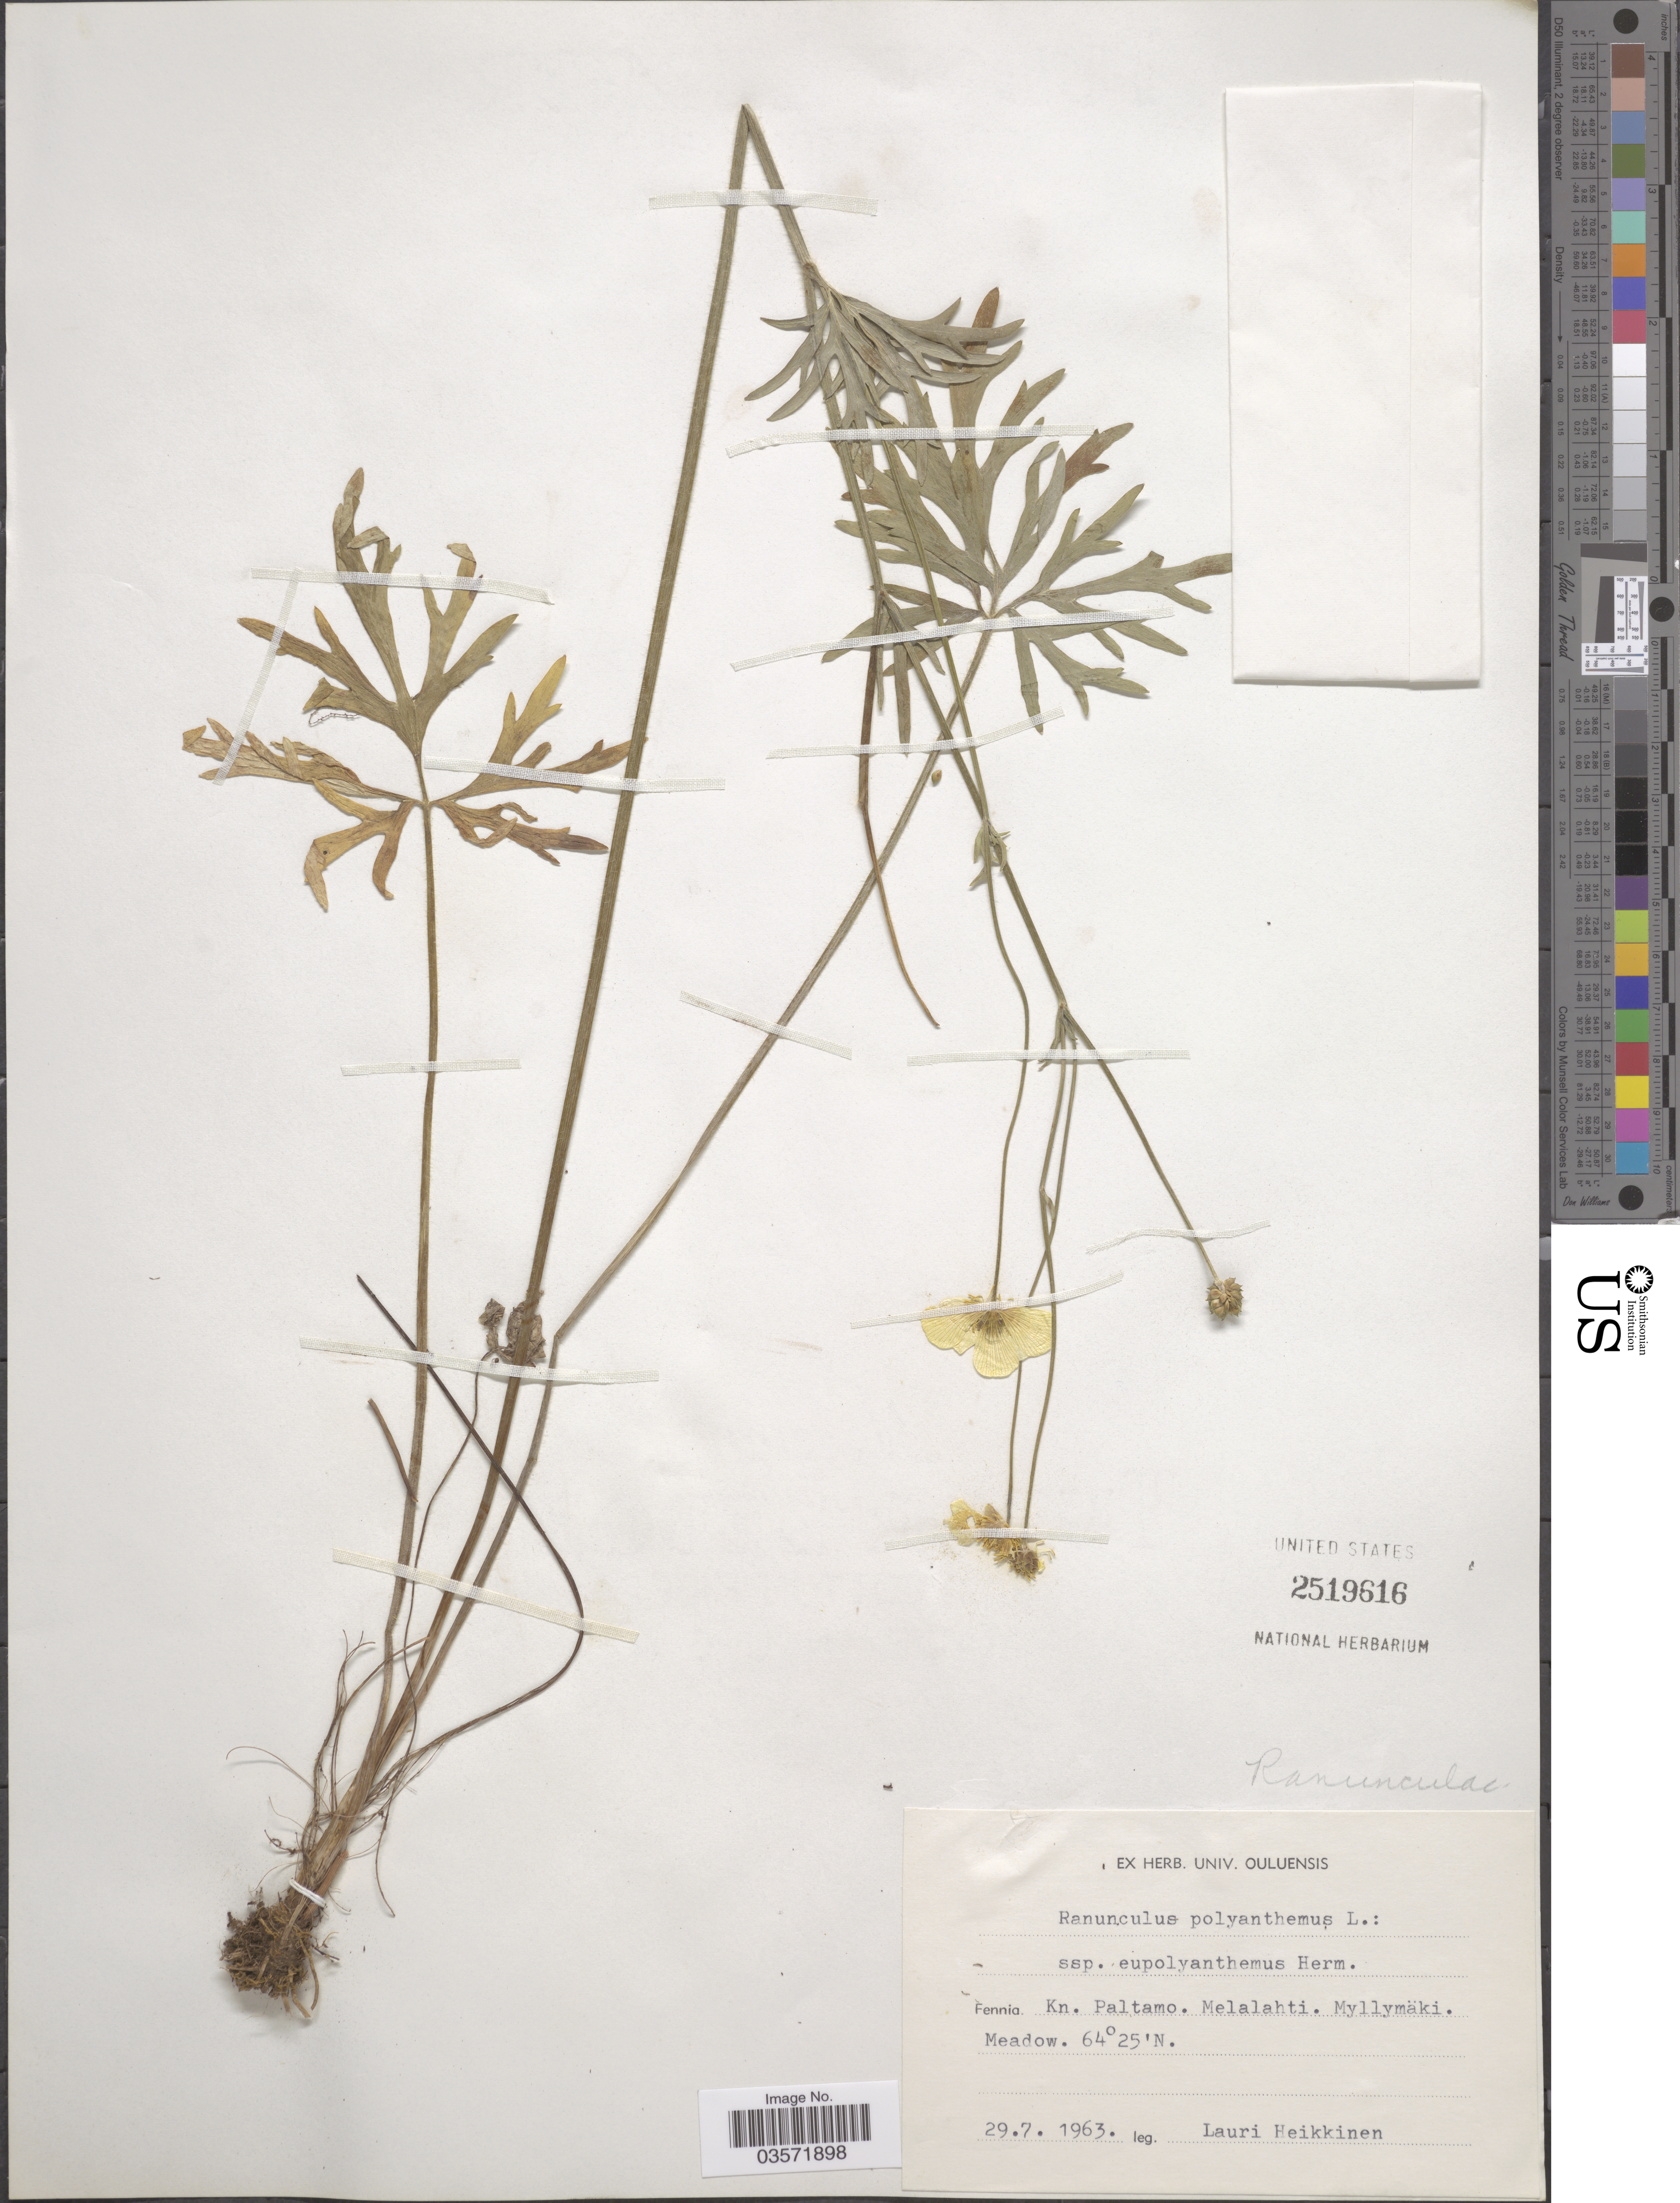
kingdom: Plantae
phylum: Tracheophyta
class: Magnoliopsida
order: Ranunculales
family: Ranunculaceae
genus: Ranunculus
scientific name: Ranunculus polyanthemos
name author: L.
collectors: L. Heikkinen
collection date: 1963-07-29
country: Finland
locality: Fennia. Kn. Paltamo. Melalahti. Myllymäki. Meadow.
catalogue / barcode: US 2519616